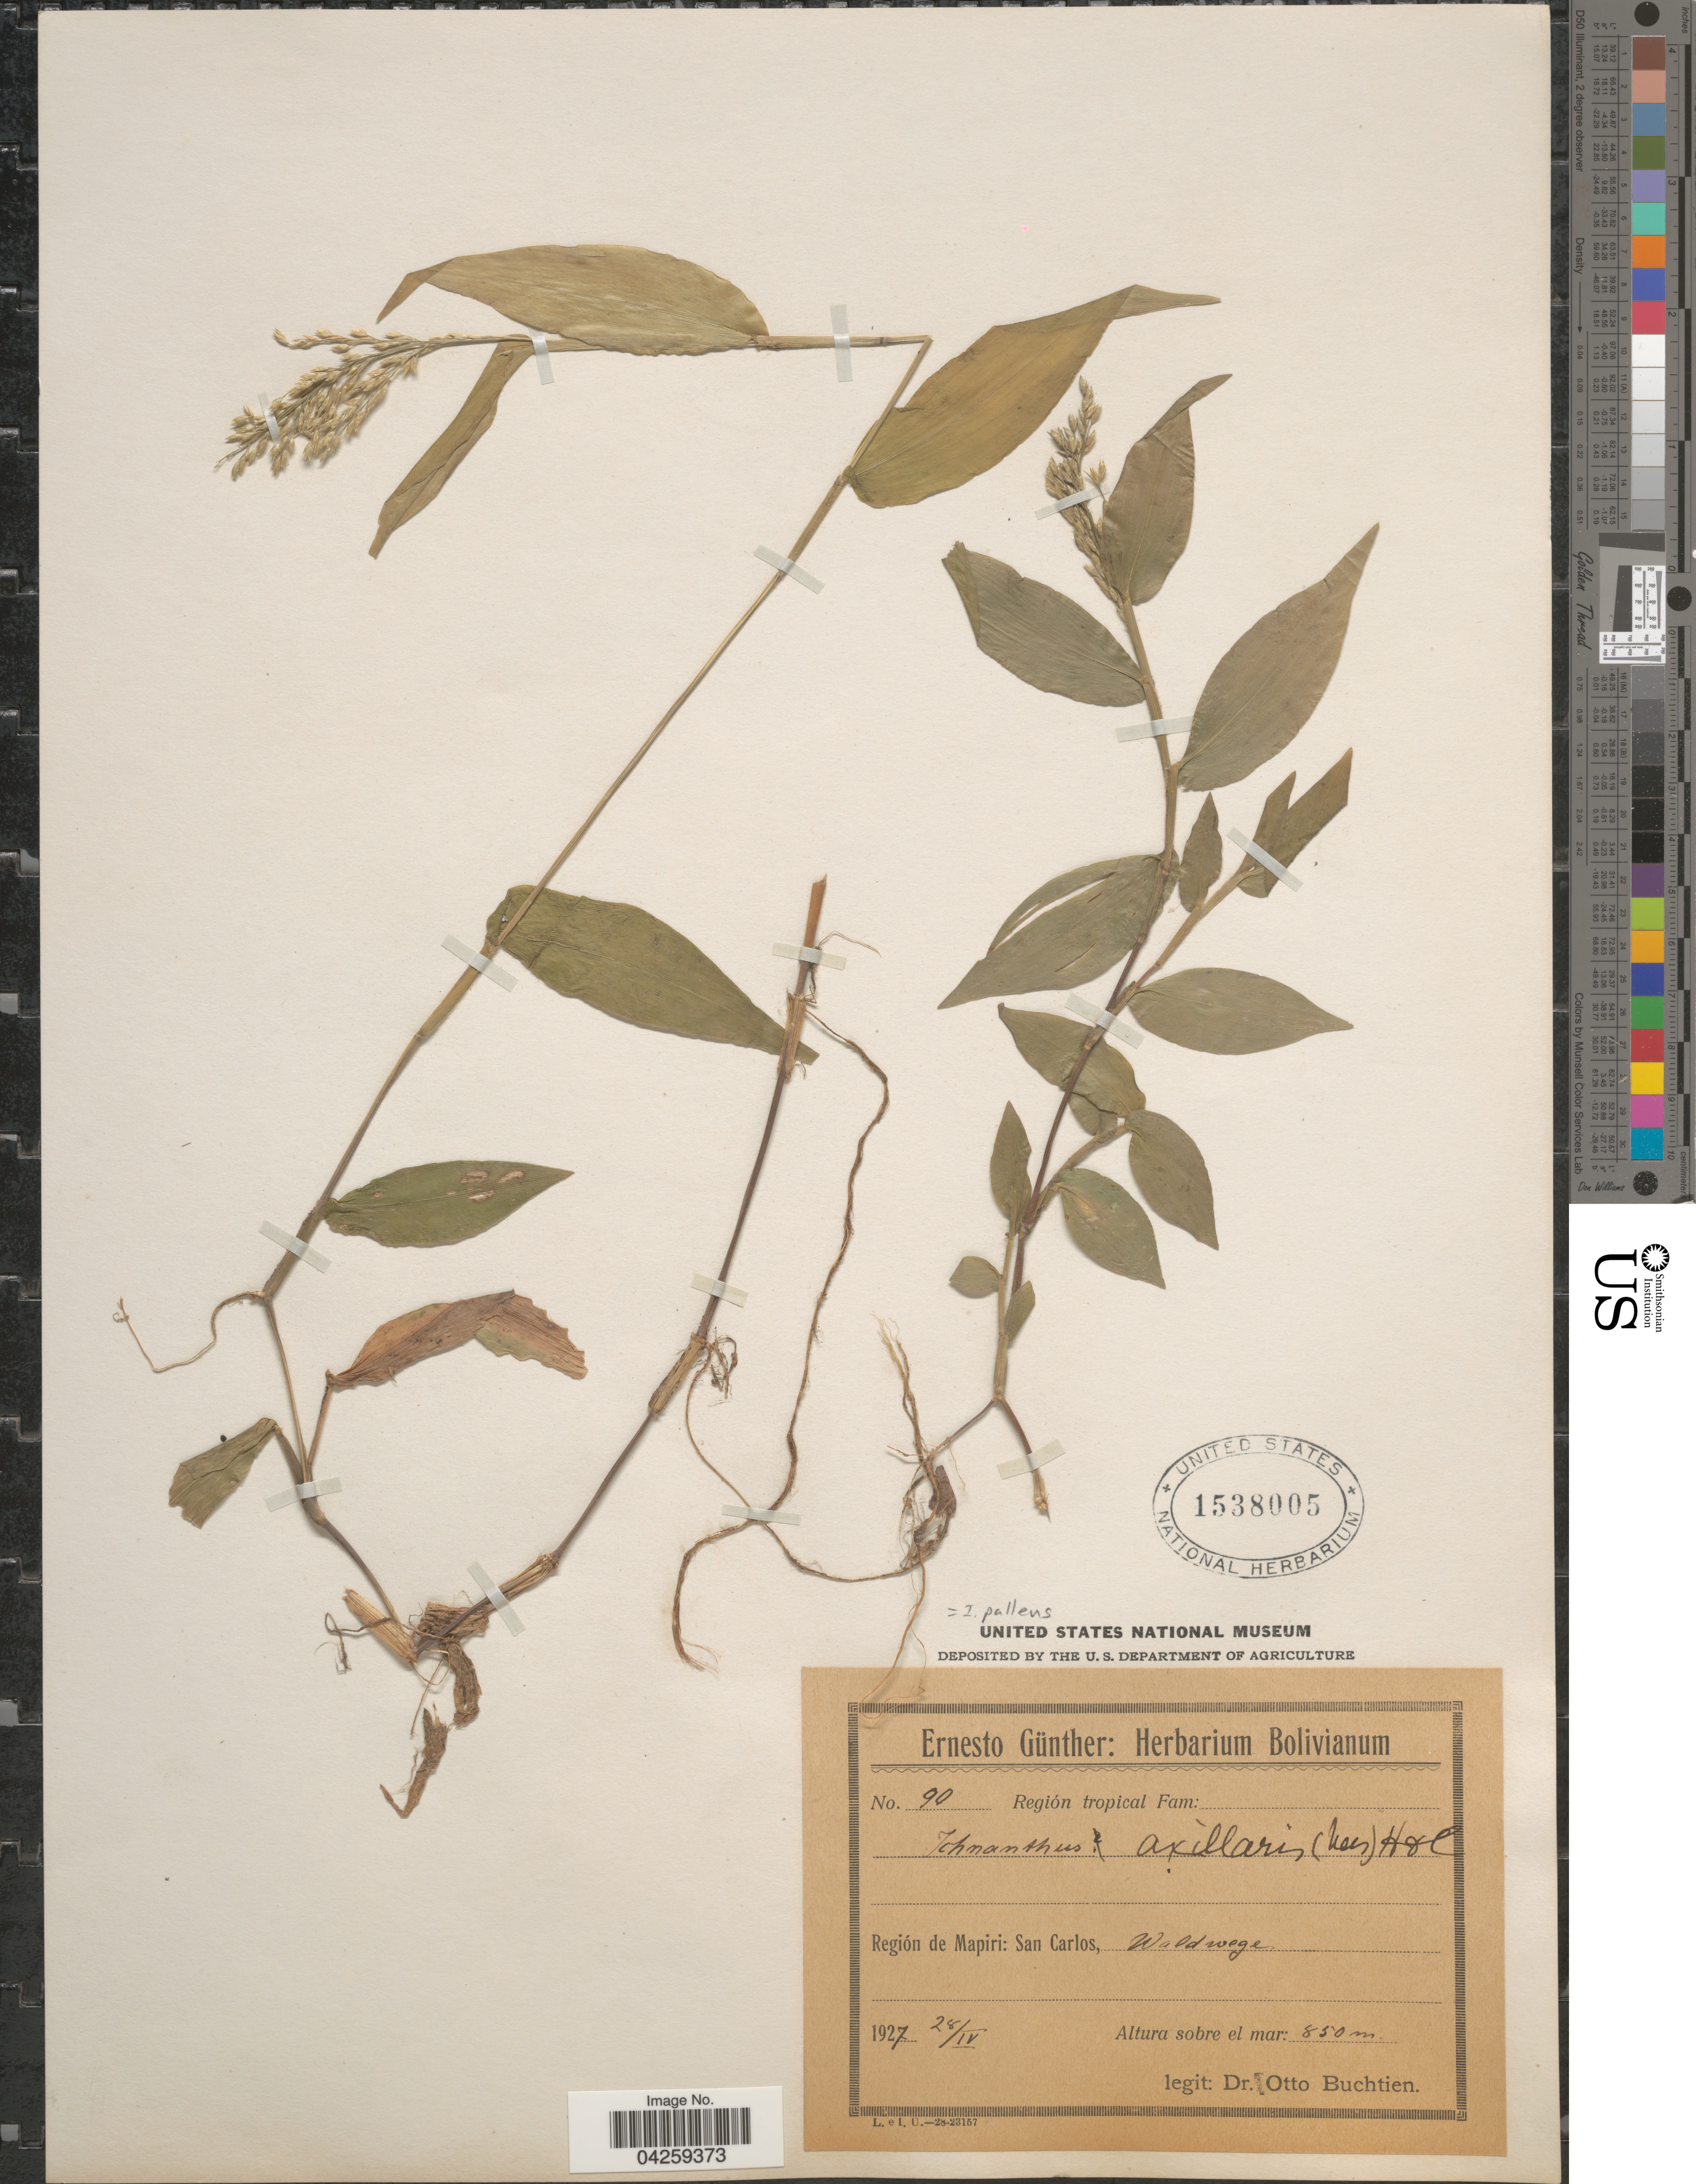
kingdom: Plantae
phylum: Tracheophyta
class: Liliopsida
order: Poales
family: Poaceae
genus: Ichnanthus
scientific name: Ichnanthus pallens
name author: (Sw.) Munro ex Benth.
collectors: O. Buchtien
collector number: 90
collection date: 1927-04-28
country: Bolivia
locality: Región de Mapiri: San Carlos, Waldwege.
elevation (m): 850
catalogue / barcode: US 1538005